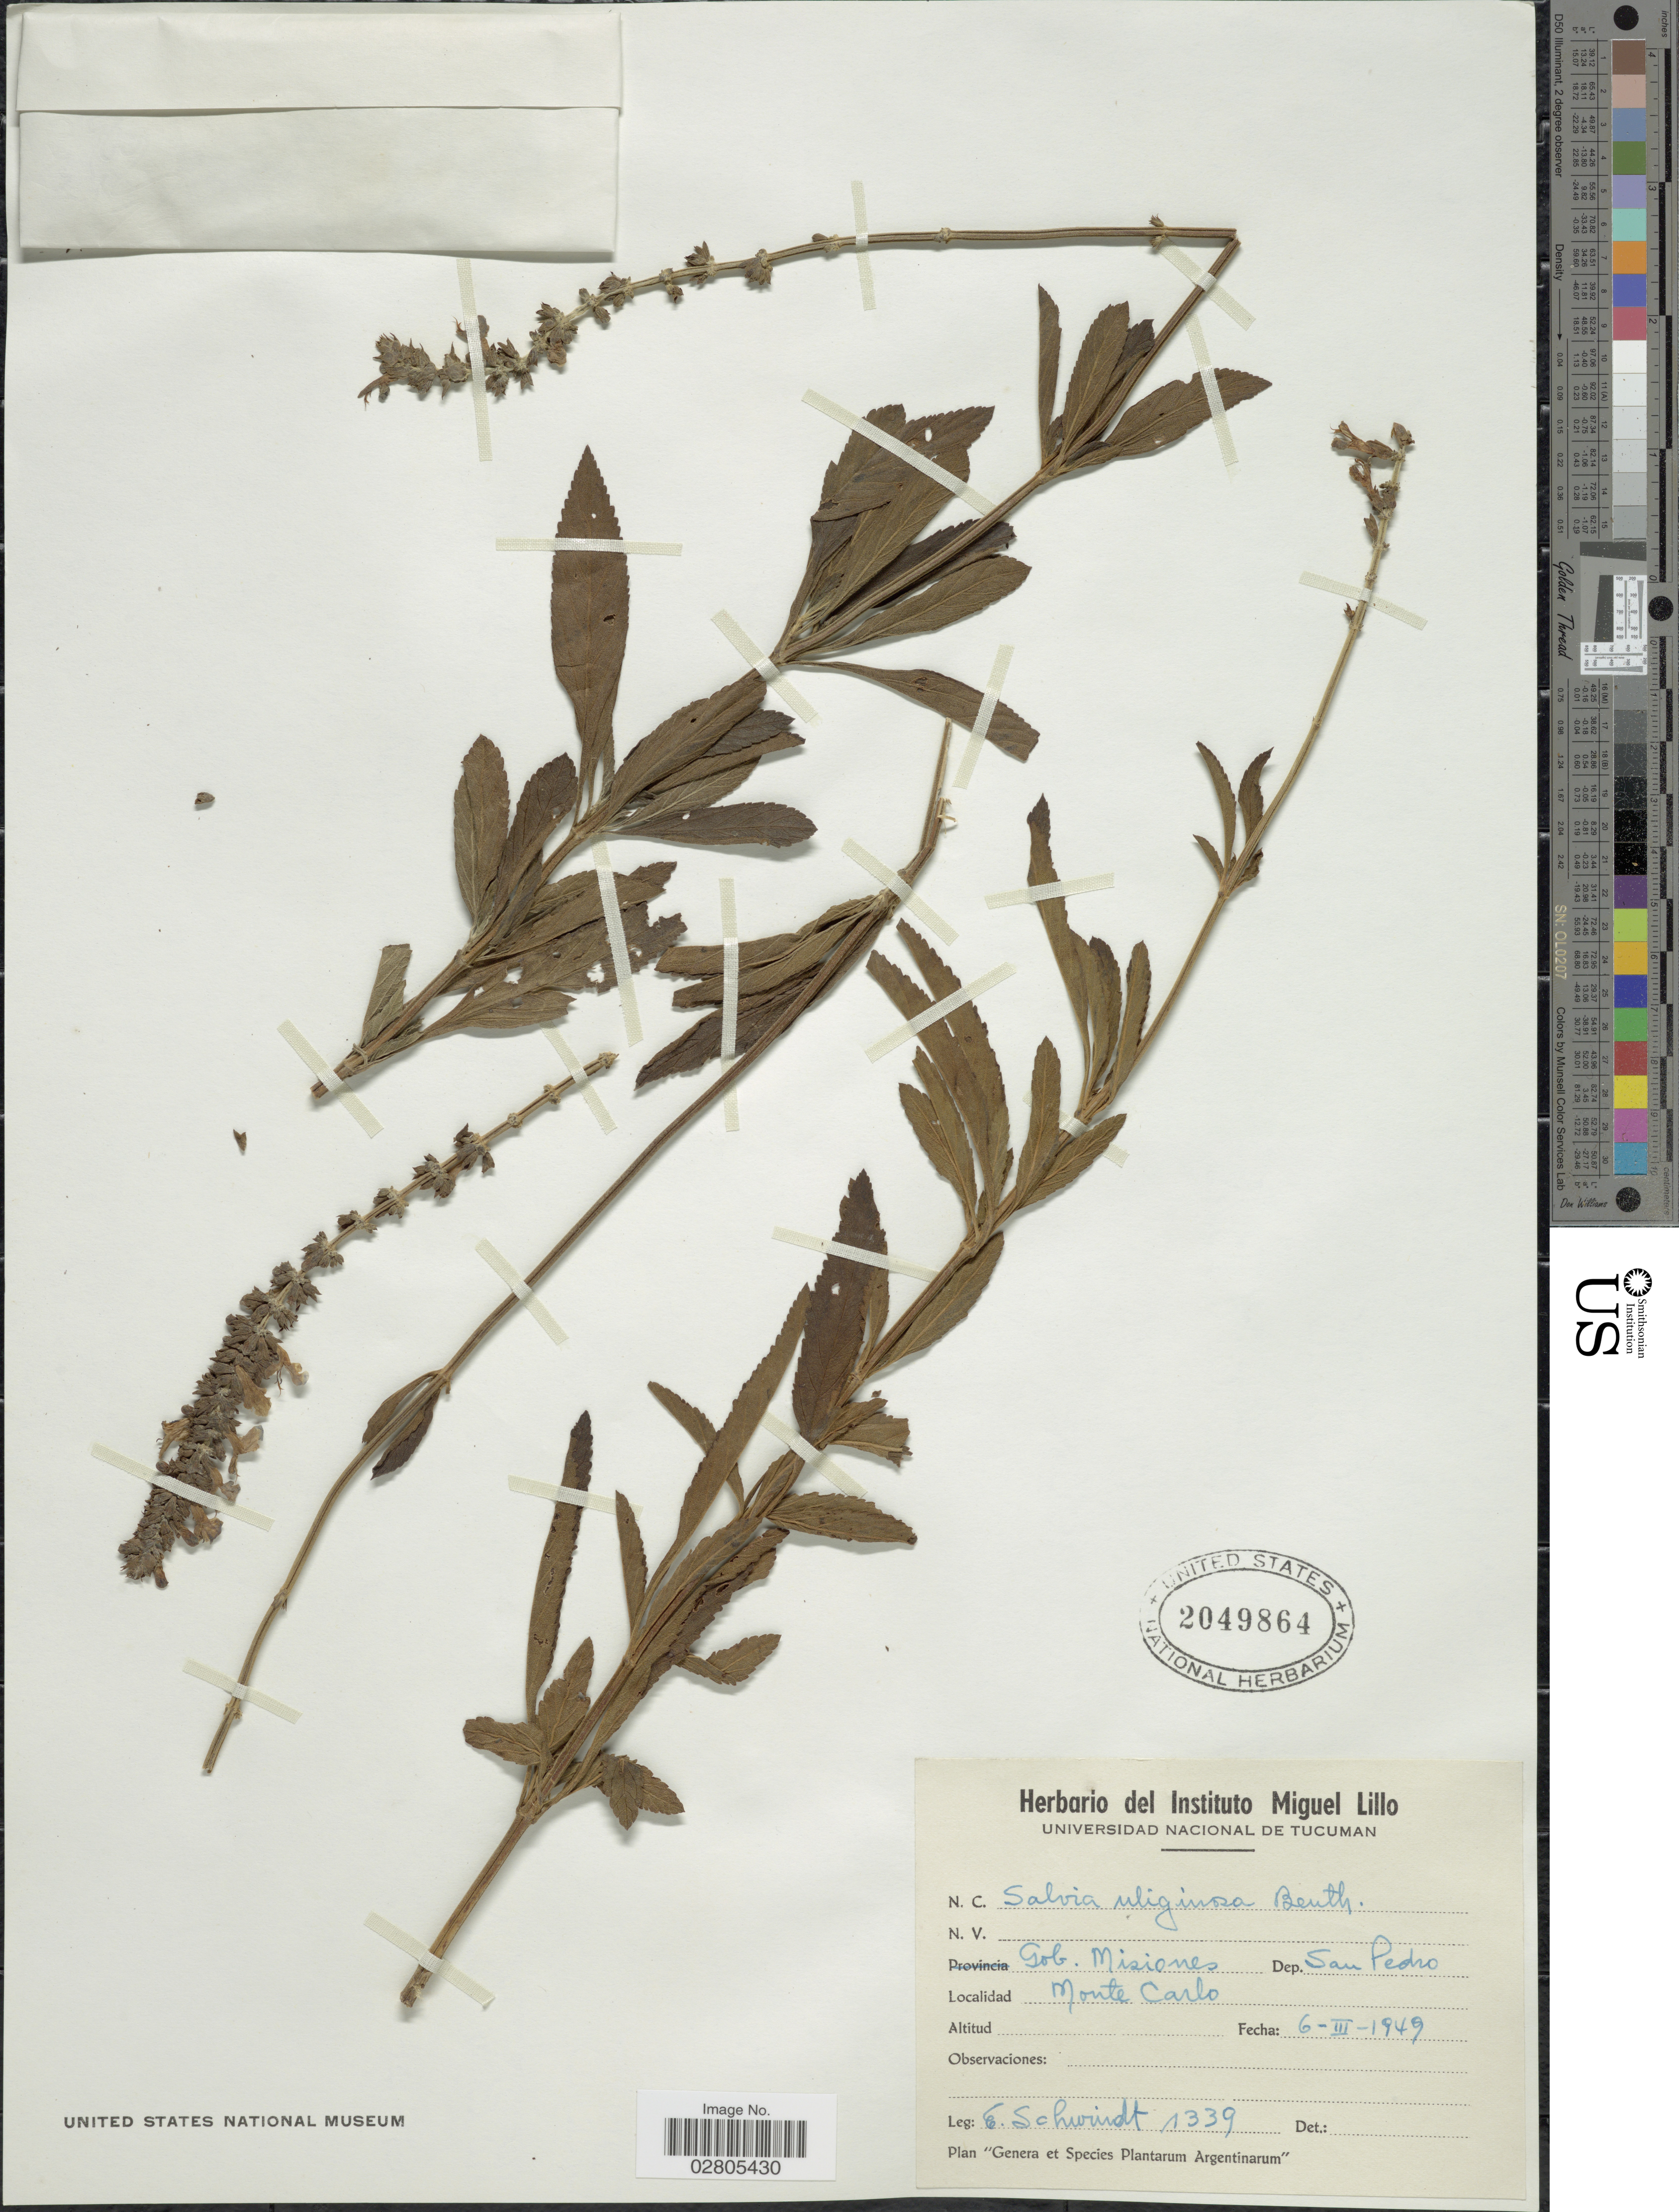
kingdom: Plantae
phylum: Tracheophyta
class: Magnoliopsida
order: Lamiales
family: Lamiaceae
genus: Salvia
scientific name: Salvia uliginosa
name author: Benth.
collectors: E. Schwindt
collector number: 1339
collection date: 1949-03-06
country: Argentina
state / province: Misiones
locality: Gob. Misiones, Dep. San Pedro, Monte Carlo.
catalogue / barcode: US 2049864